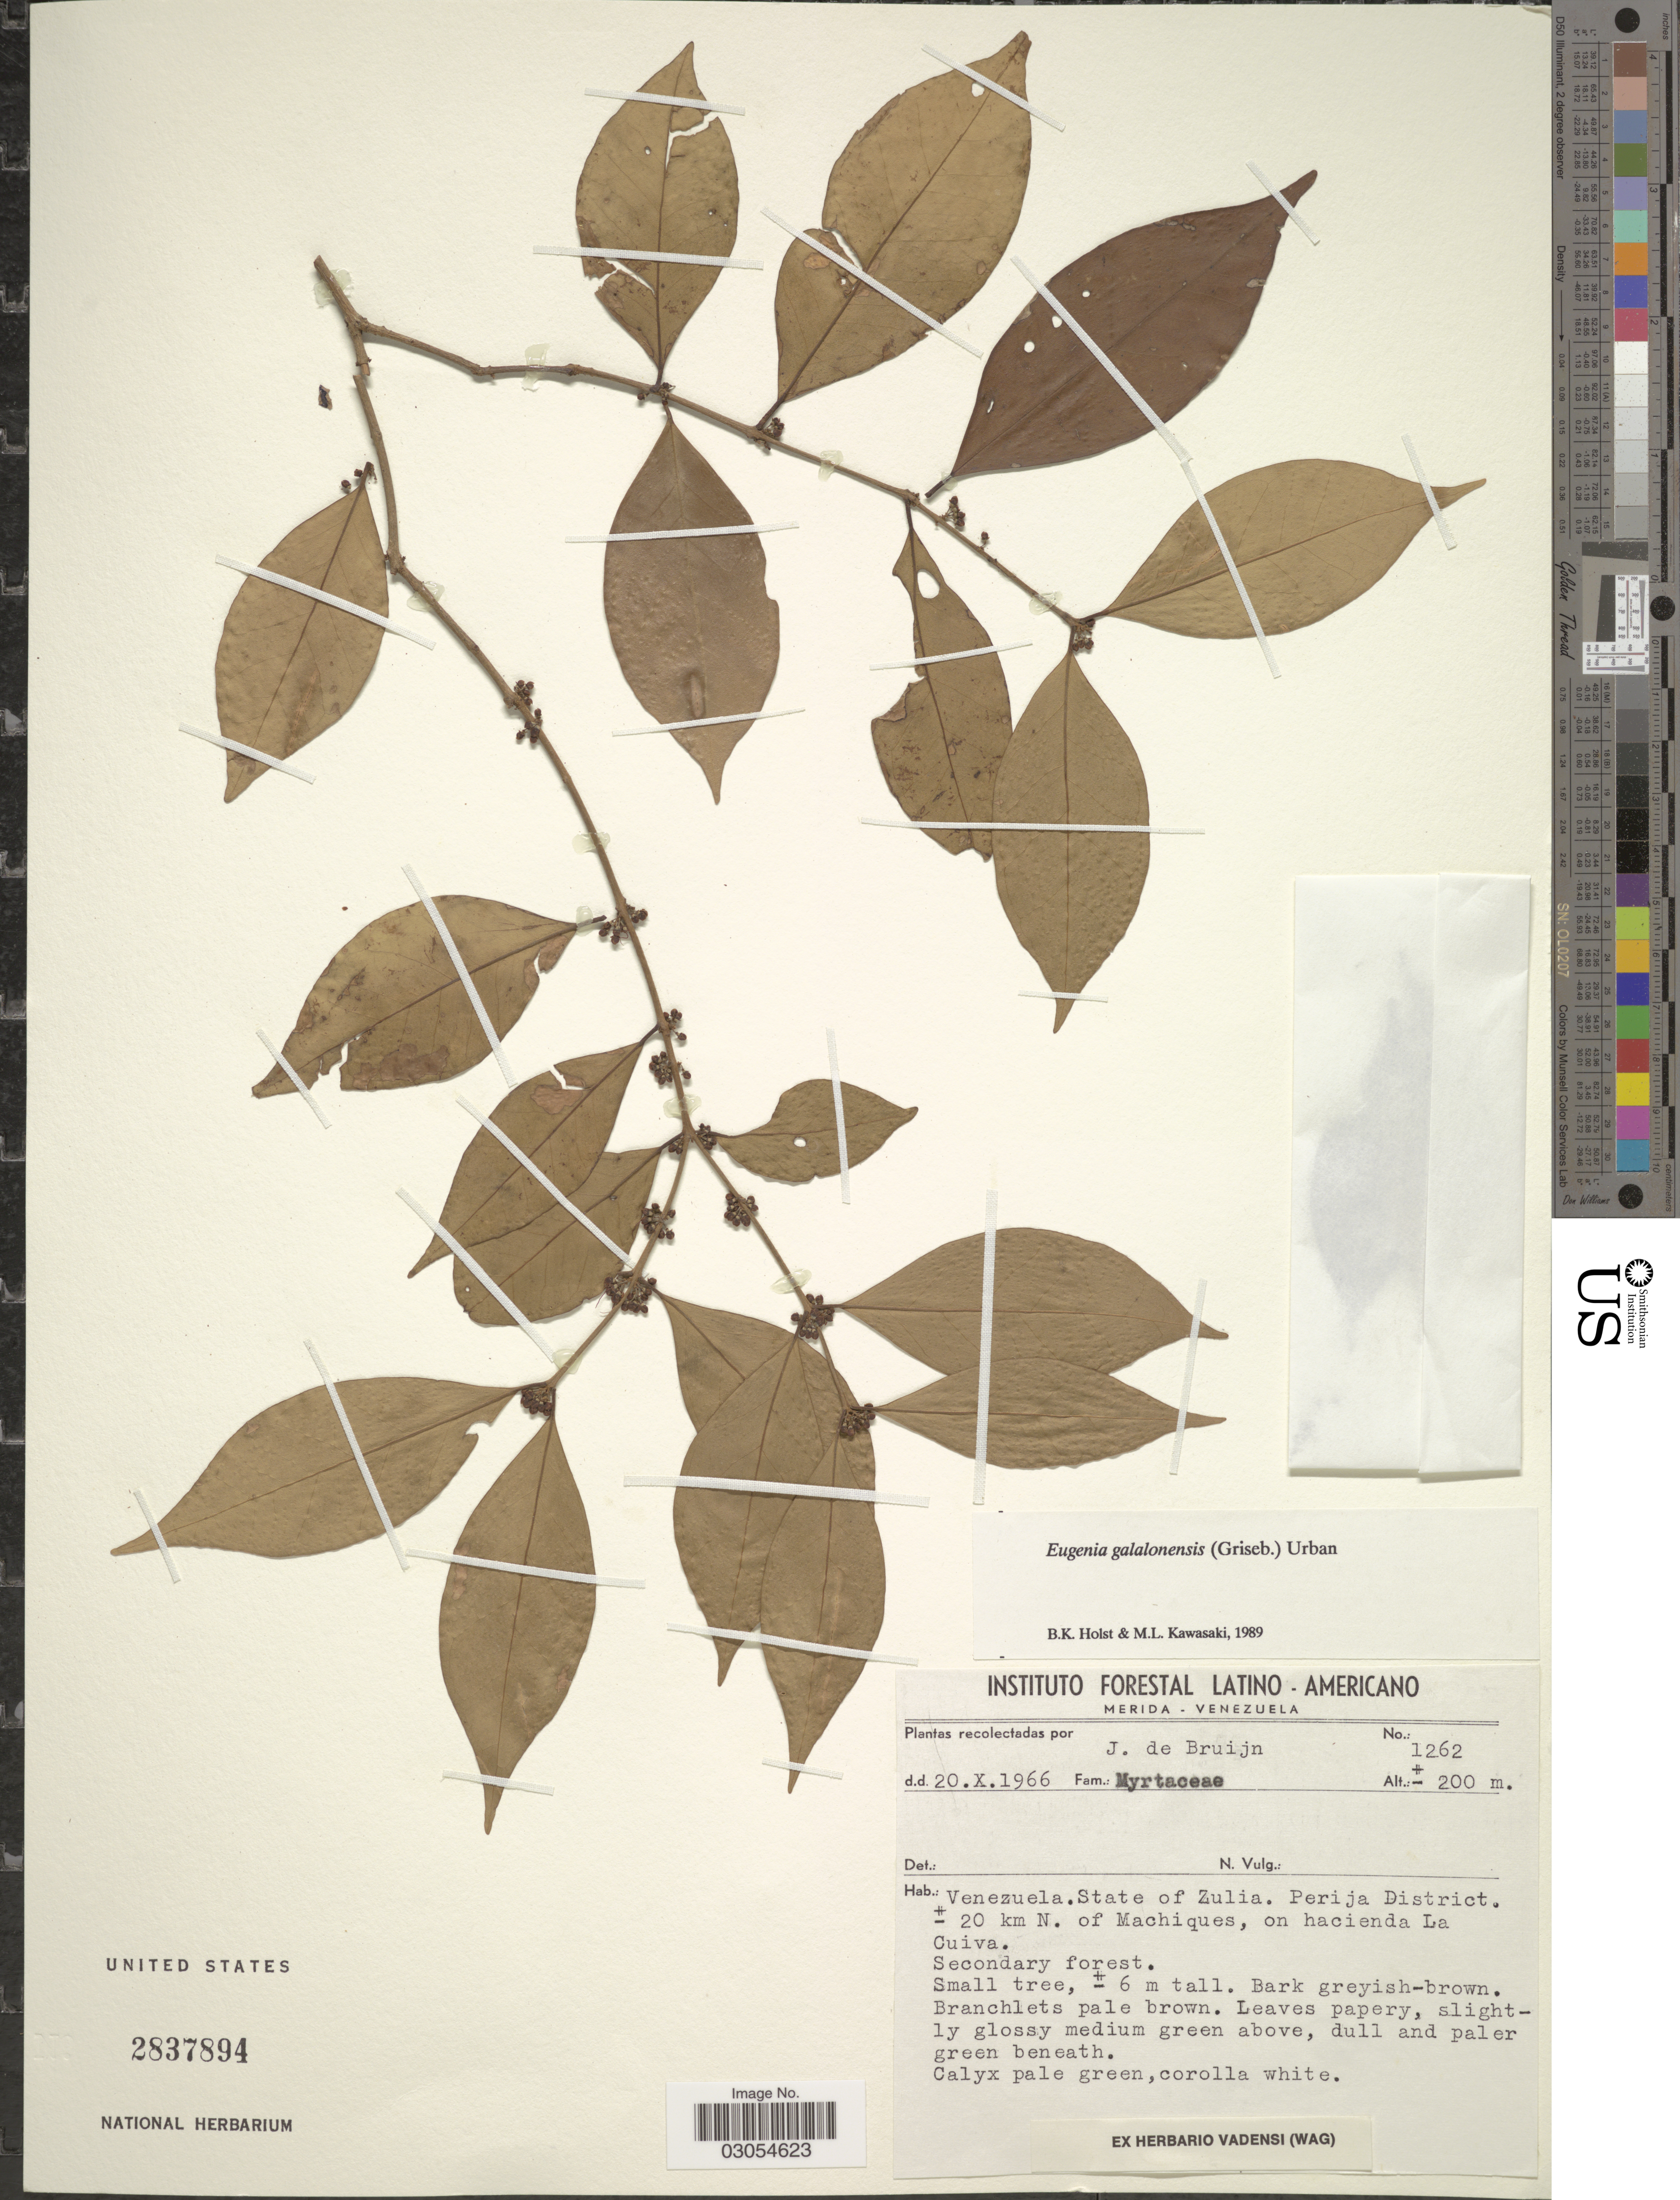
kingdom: Plantae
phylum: Tracheophyta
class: Magnoliopsida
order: Myrtales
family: Myrtaceae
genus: Eugenia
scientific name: Eugenia galalonensis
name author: (Griseb.) Krug & Urb.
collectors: J. Bruijn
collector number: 1262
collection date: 1966-10-20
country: Venezuela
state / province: Zulia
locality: Perija District. ± 20 km N. of Machiques, on hacienda La Cuiva.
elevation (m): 200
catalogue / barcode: US 2837894